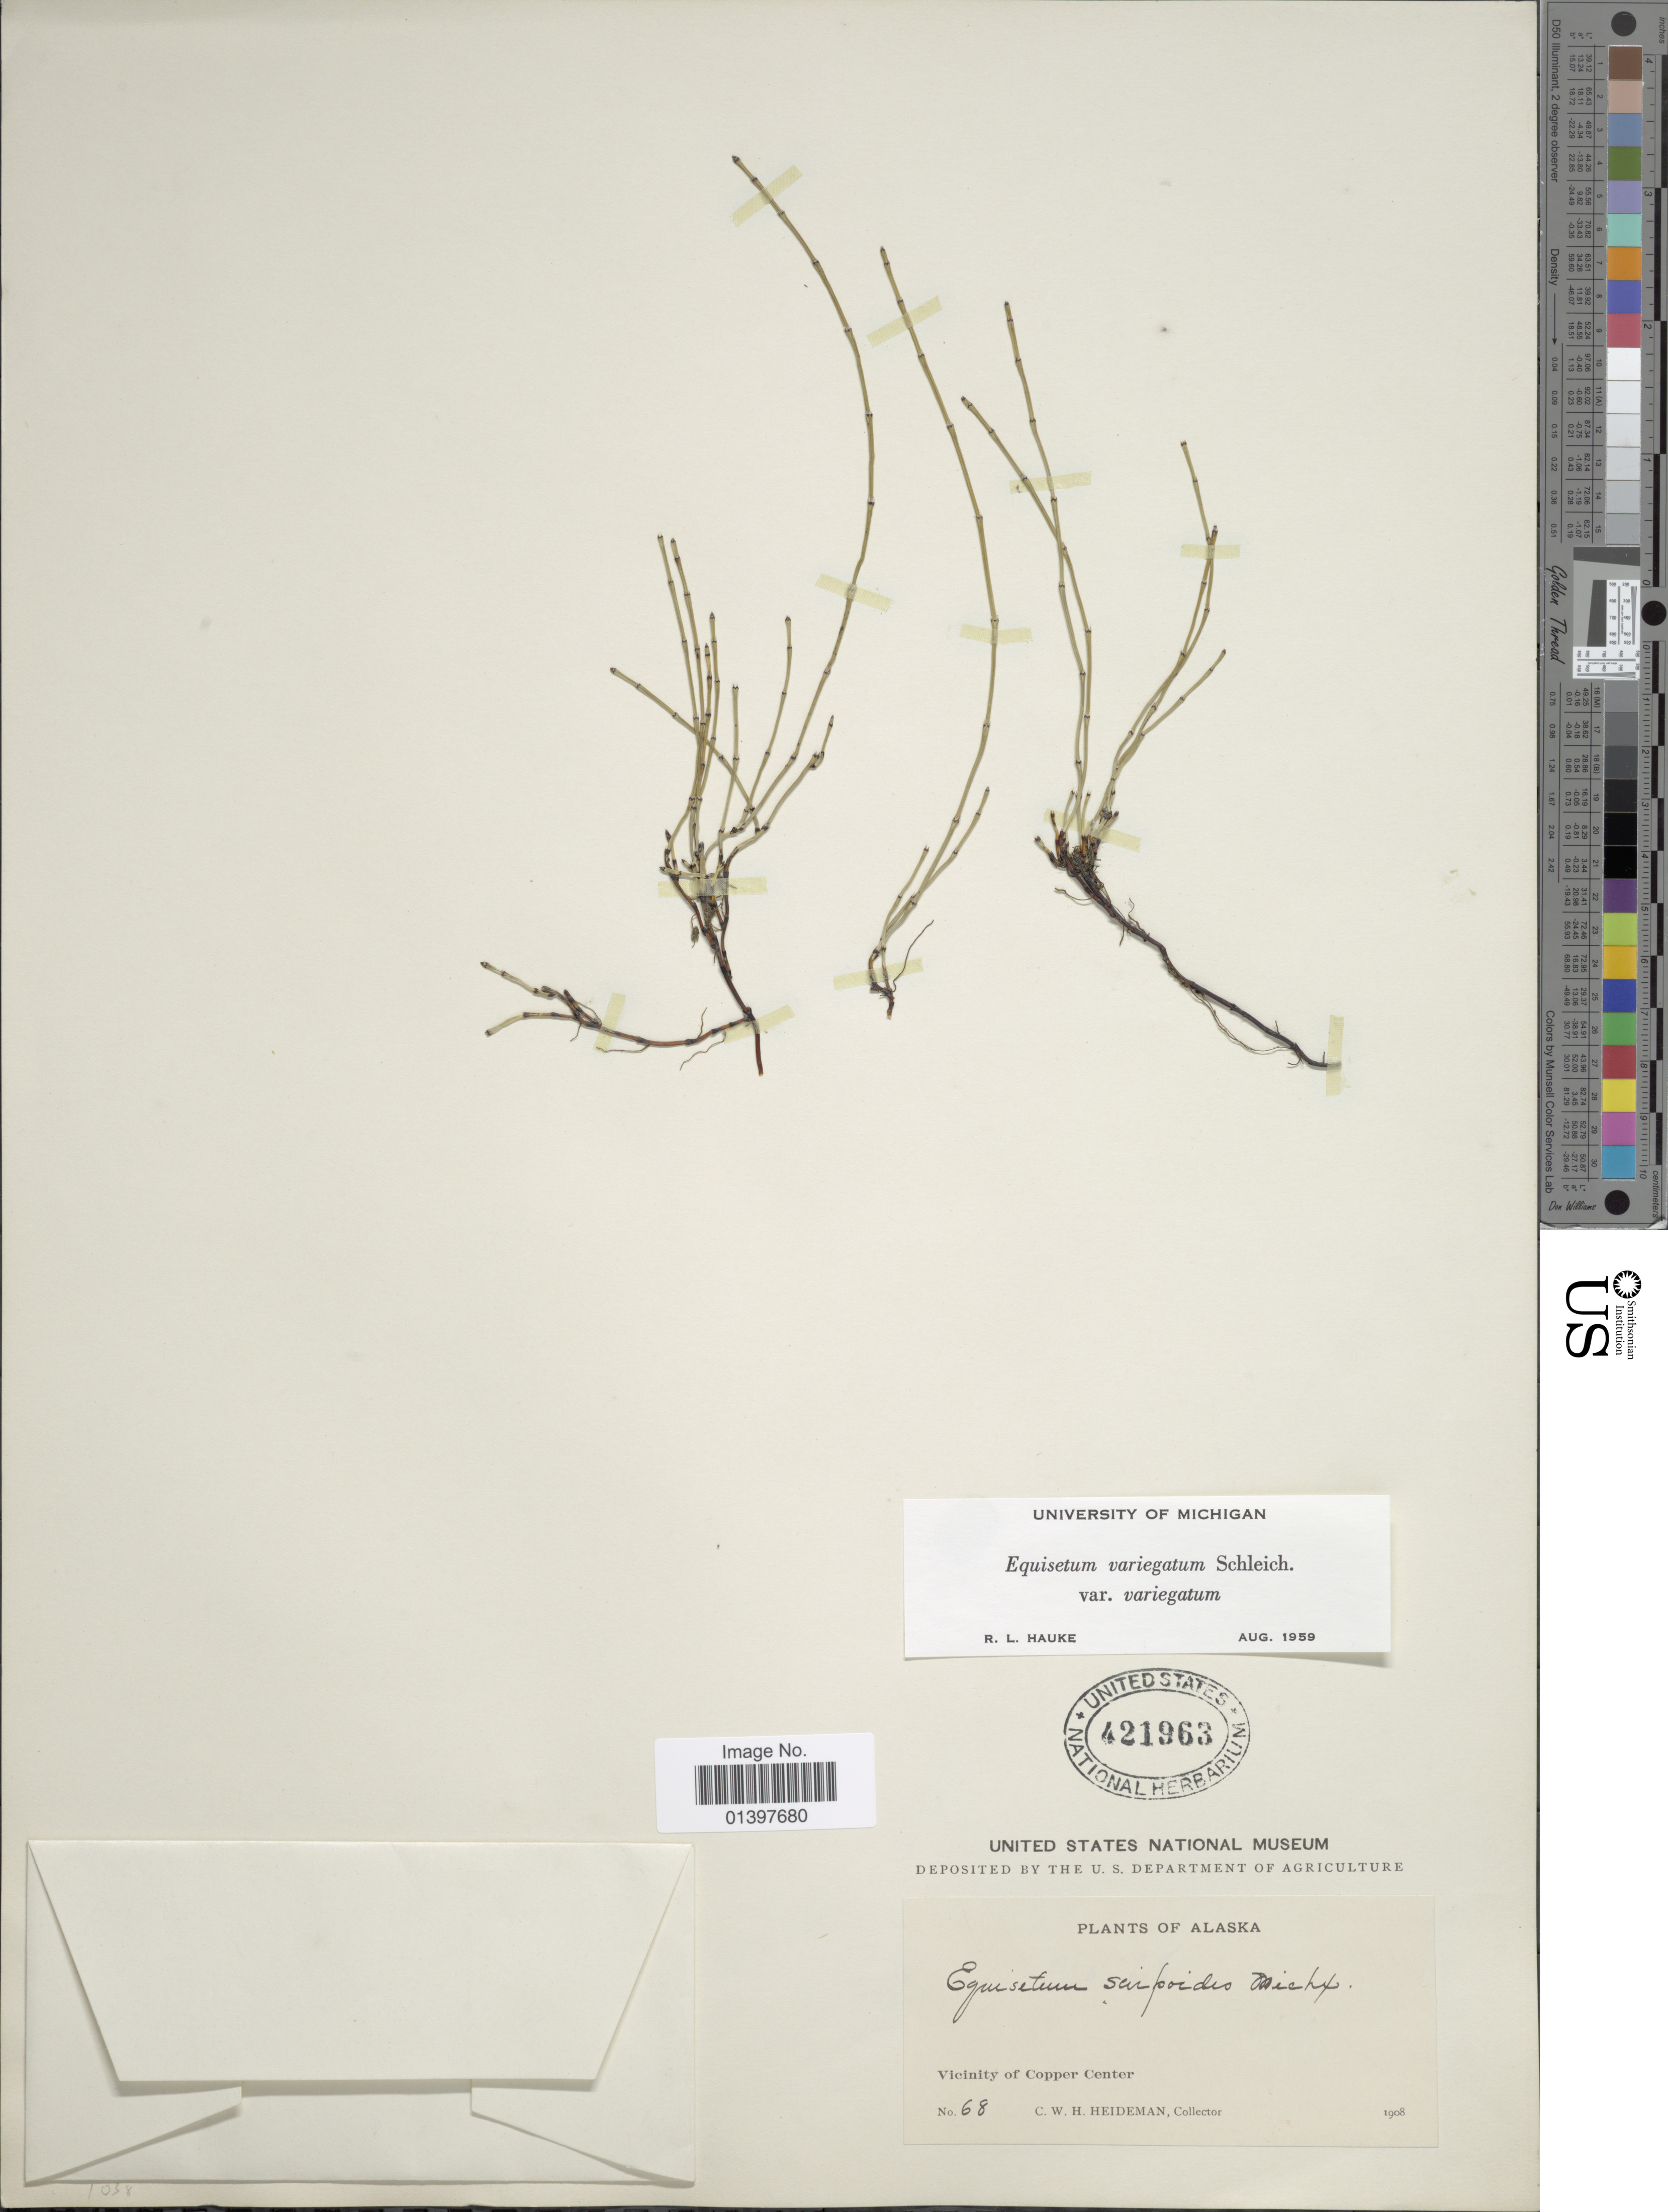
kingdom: Plantae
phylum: Tracheophyta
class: Polypodiopsida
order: Equisetales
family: Equisetaceae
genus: Equisetum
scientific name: Equisetum variegatum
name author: Schleich. ex F. Weber & D. Mohr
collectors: C. Heideman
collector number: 68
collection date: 1908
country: United States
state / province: Alaska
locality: Vicinity of Copper Center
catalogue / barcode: US 421963